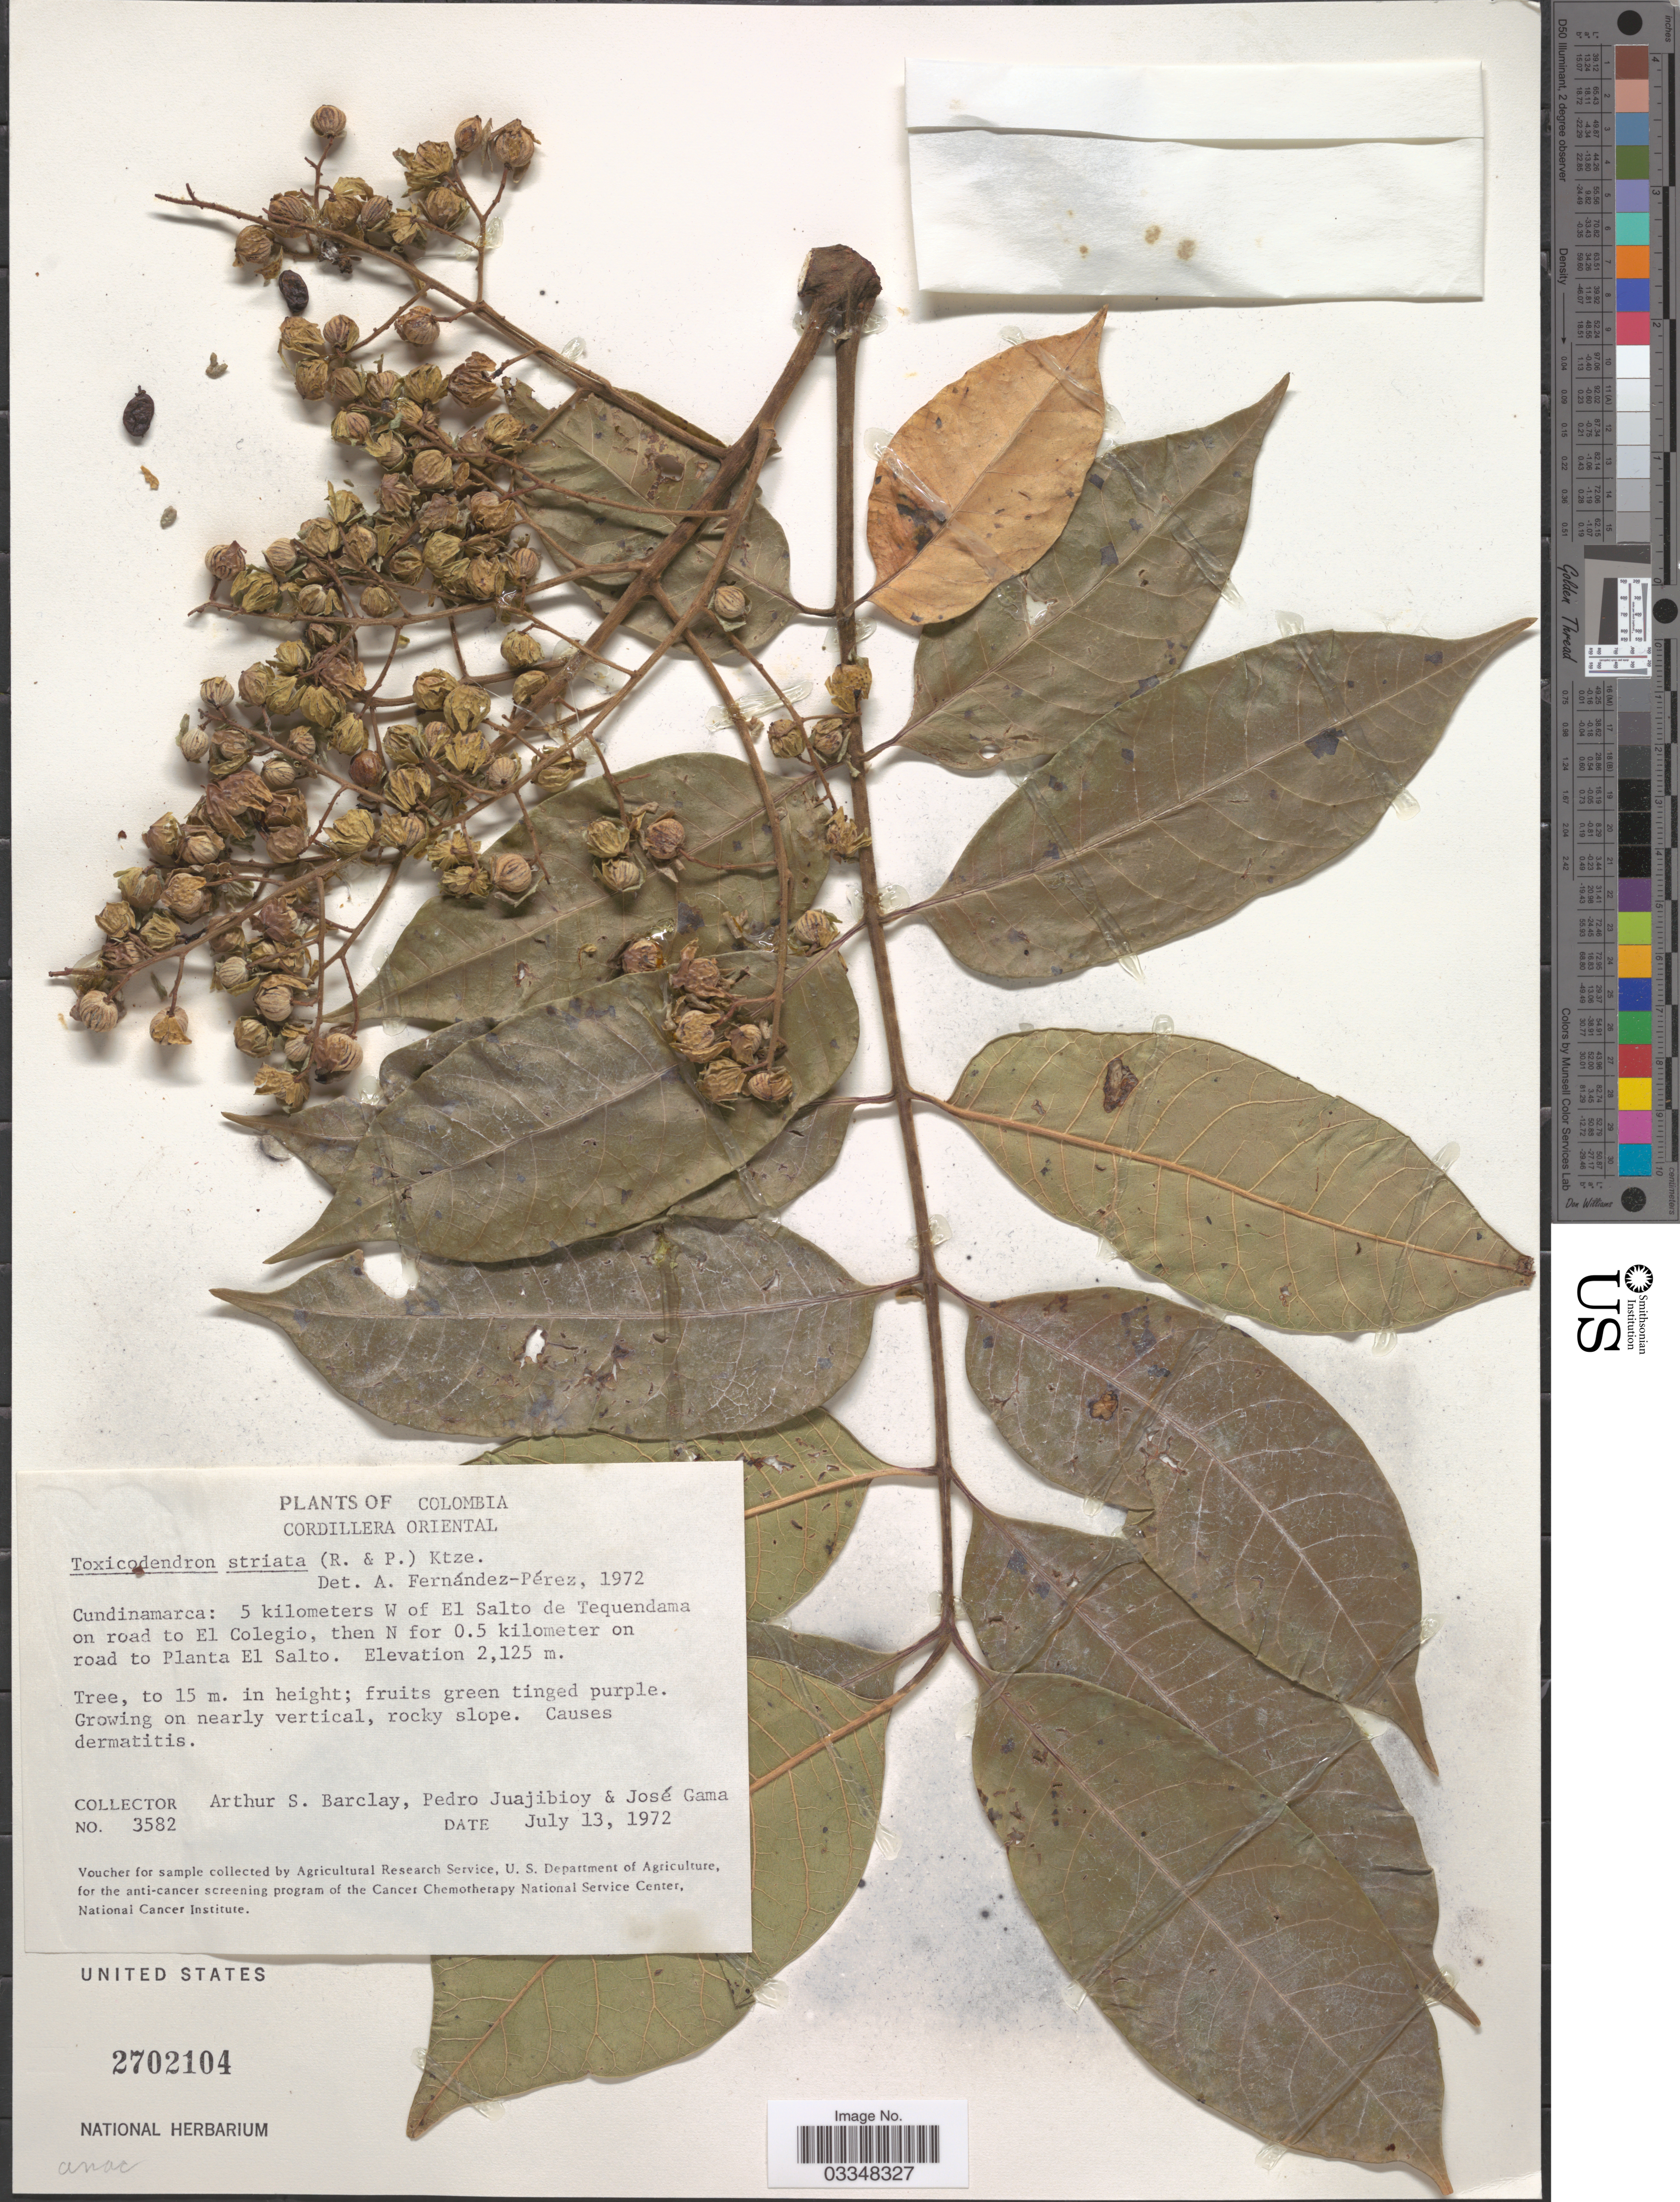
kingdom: Plantae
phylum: Tracheophyta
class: Magnoliopsida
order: Sapindales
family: Anacardiaceae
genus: Toxicodendron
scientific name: Toxicodendron striatum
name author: (Ruiz & Pav.) Kuntze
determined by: Mitchell, John D.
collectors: A. S. Barclay, P. Juajibioy & J. Gama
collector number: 3582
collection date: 1972-07-13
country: Colombia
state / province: Cundinamarca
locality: Cordillera Oriental. 5 kilometers W of El Salto de Tequendama on road to El Colegio, then N for 0.5 kilometer on road to Planta El Salto.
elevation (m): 2125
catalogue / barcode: US 2702104